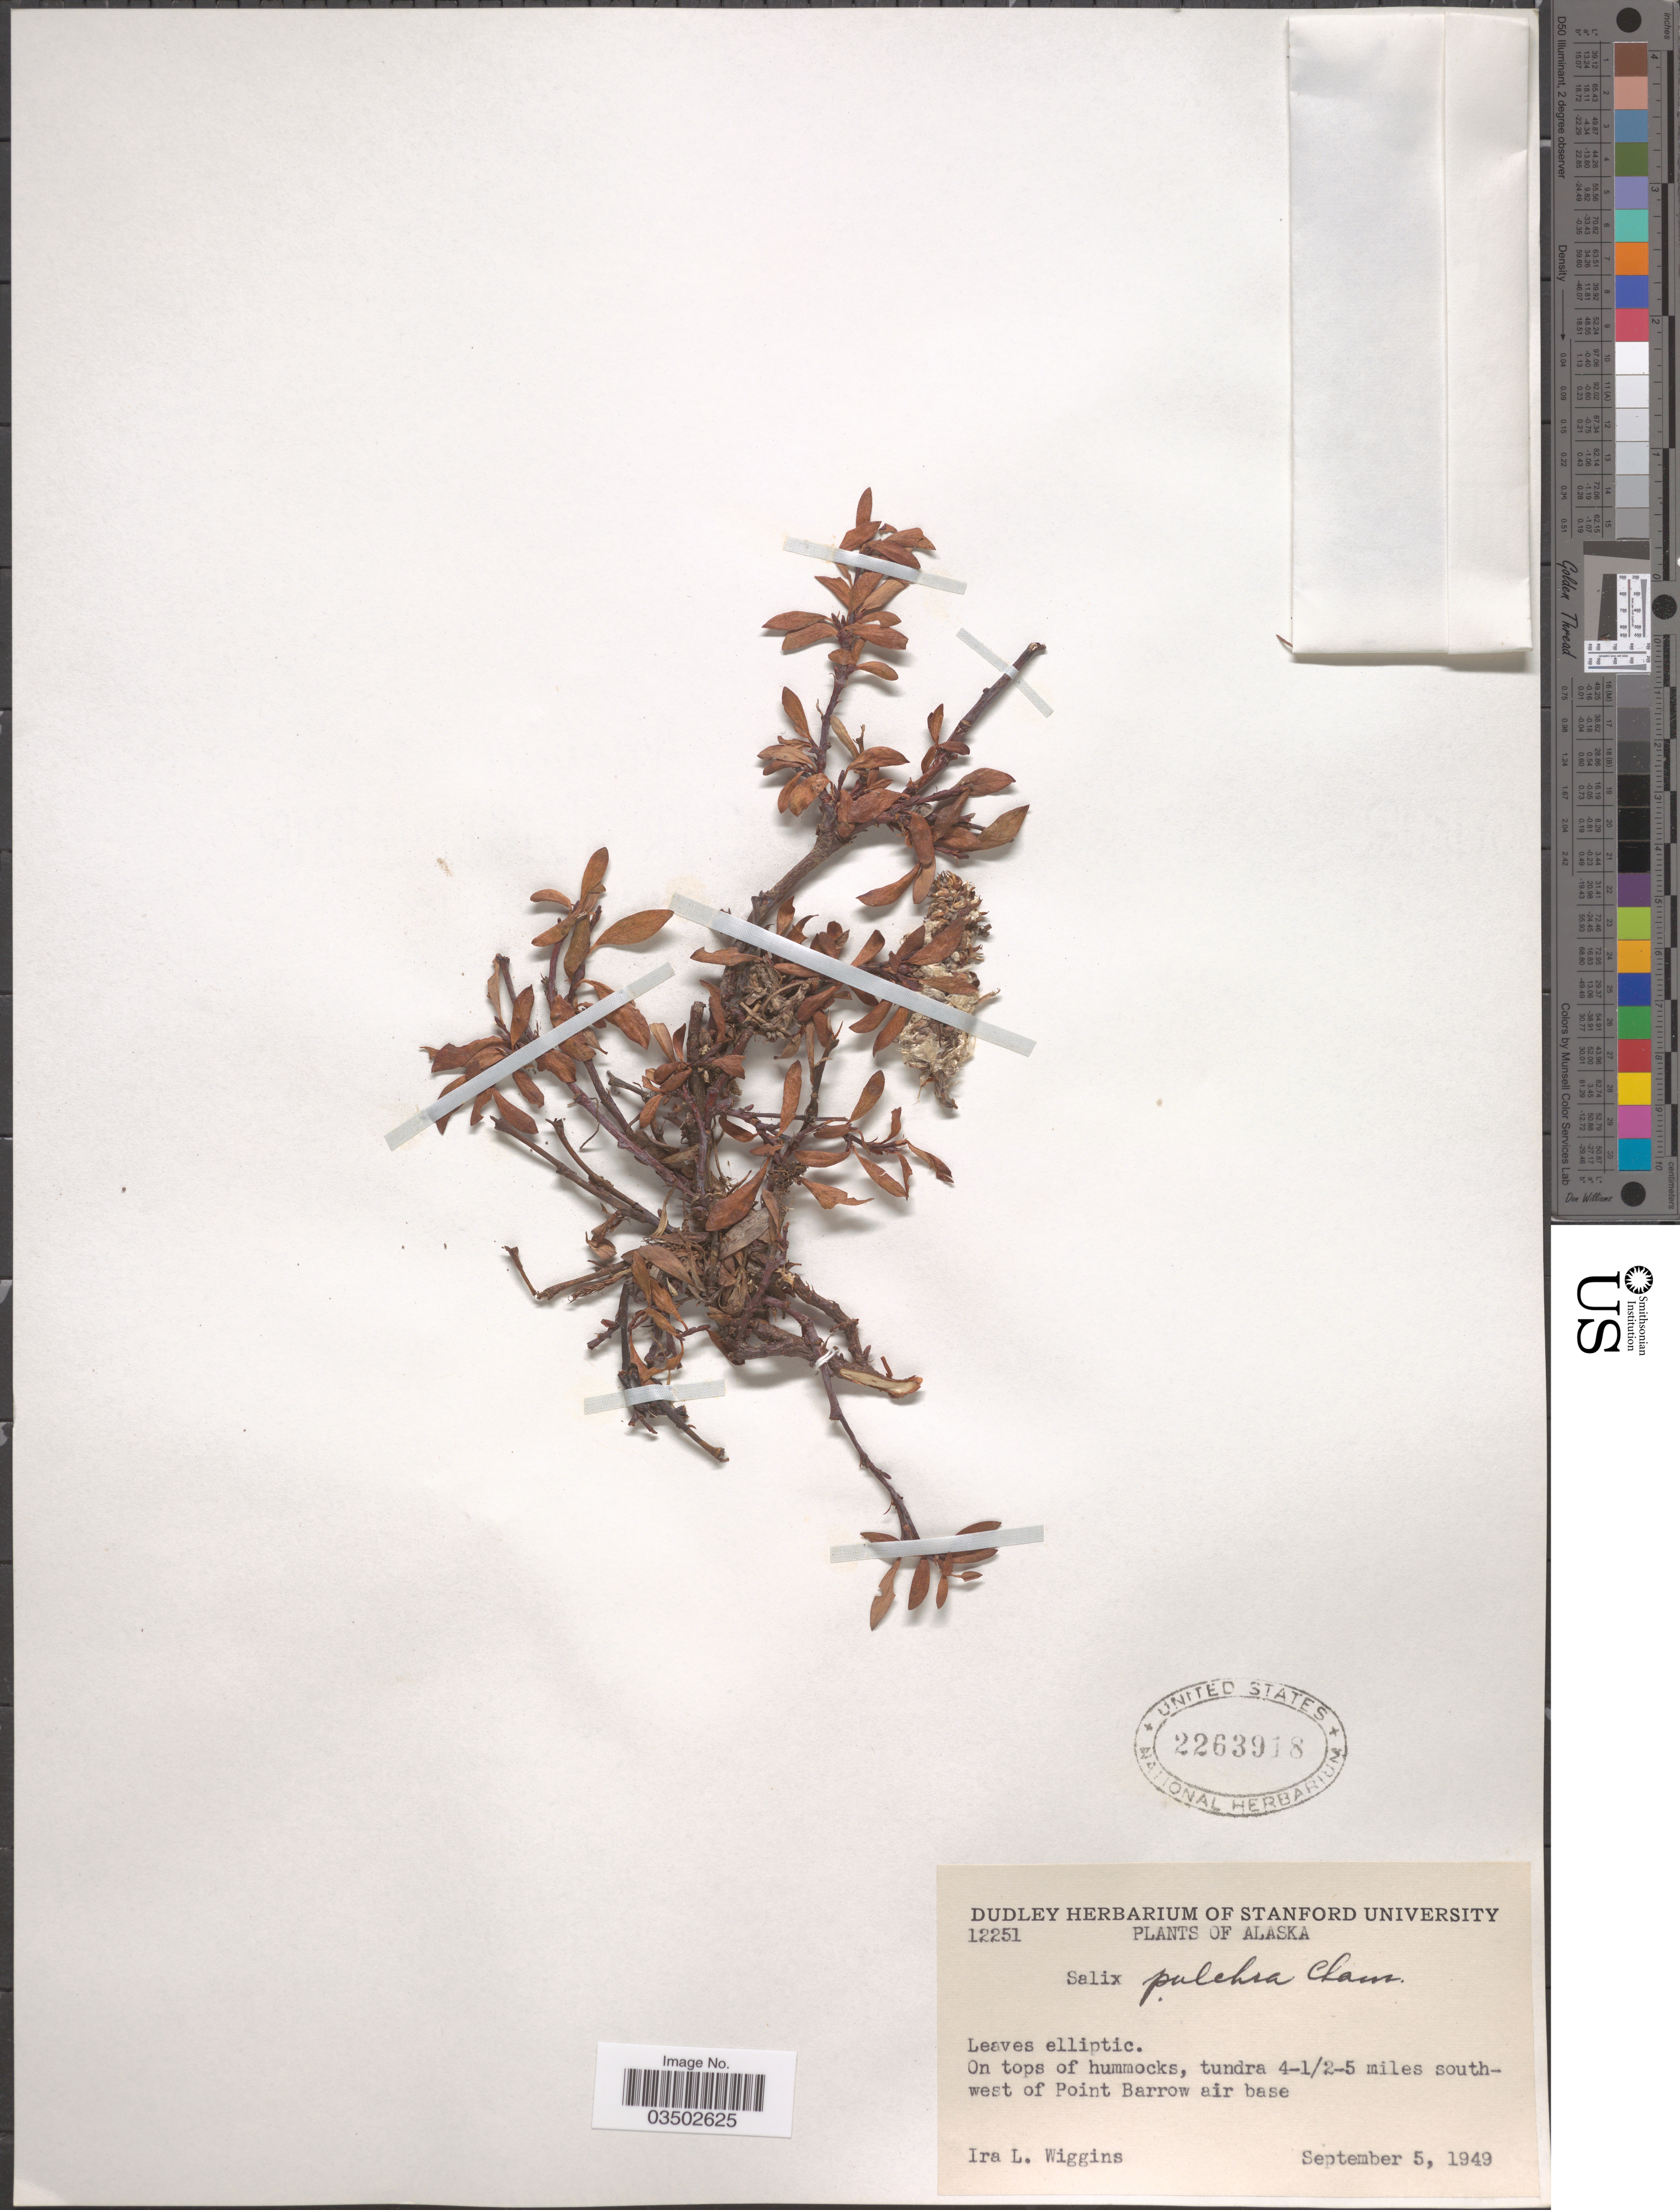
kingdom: Plantae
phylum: Tracheophyta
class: Magnoliopsida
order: Malpighiales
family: Salicaceae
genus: Salix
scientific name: Salix pulchra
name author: Cham.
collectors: I. L. Wiggins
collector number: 12251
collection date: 1949-09-05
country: United States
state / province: Alaska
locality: On tops of hummocks, tundra 4-1/2-5 miles south-west of Point Barrow air base.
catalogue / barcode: US 2263918